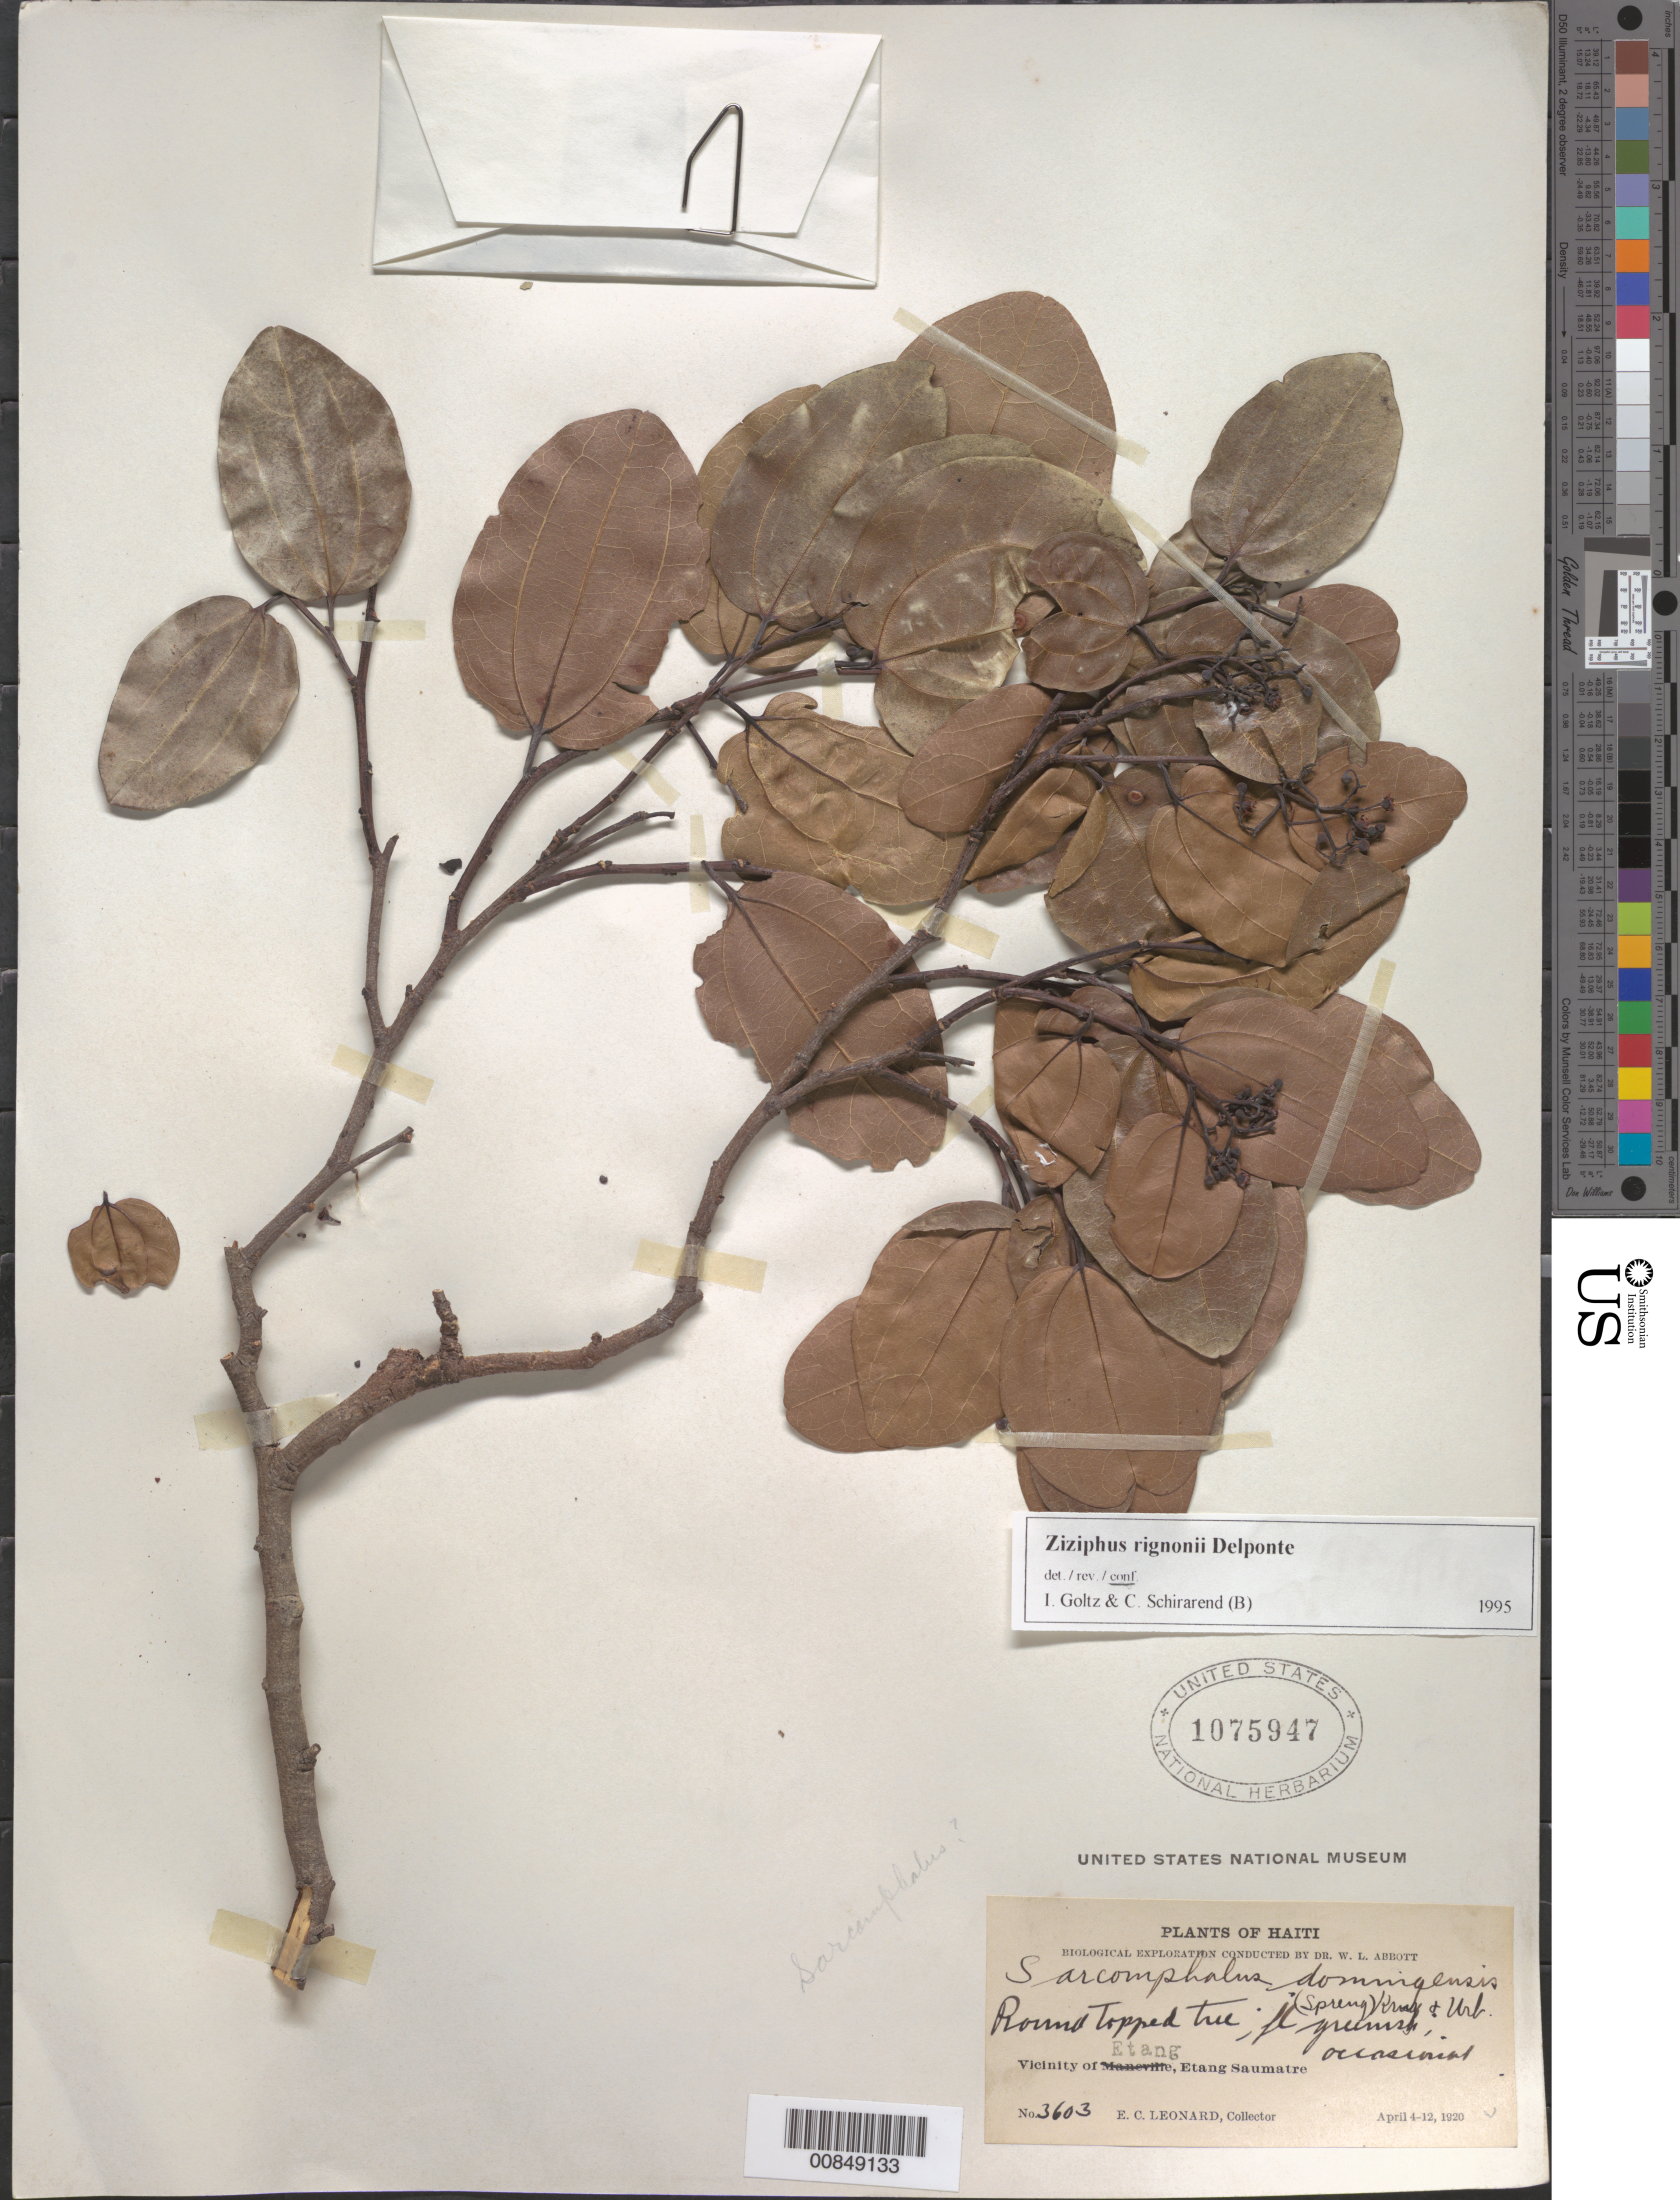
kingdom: Plantae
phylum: Tracheophyta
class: Magnoliopsida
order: Rosales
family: Rhamnaceae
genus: Sarcomphalus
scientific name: Sarcomphalus domingensis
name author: (Spreng.) Krug & Urb.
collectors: E. C. Leonard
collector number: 3603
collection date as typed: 04 Apr 1920 to 12 Apr 1920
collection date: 1920-04-04/1920-04-12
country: Haiti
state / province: Ouest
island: Hispaniola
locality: Vicinity of Etang, Etang Saumatre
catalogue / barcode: US 1075947